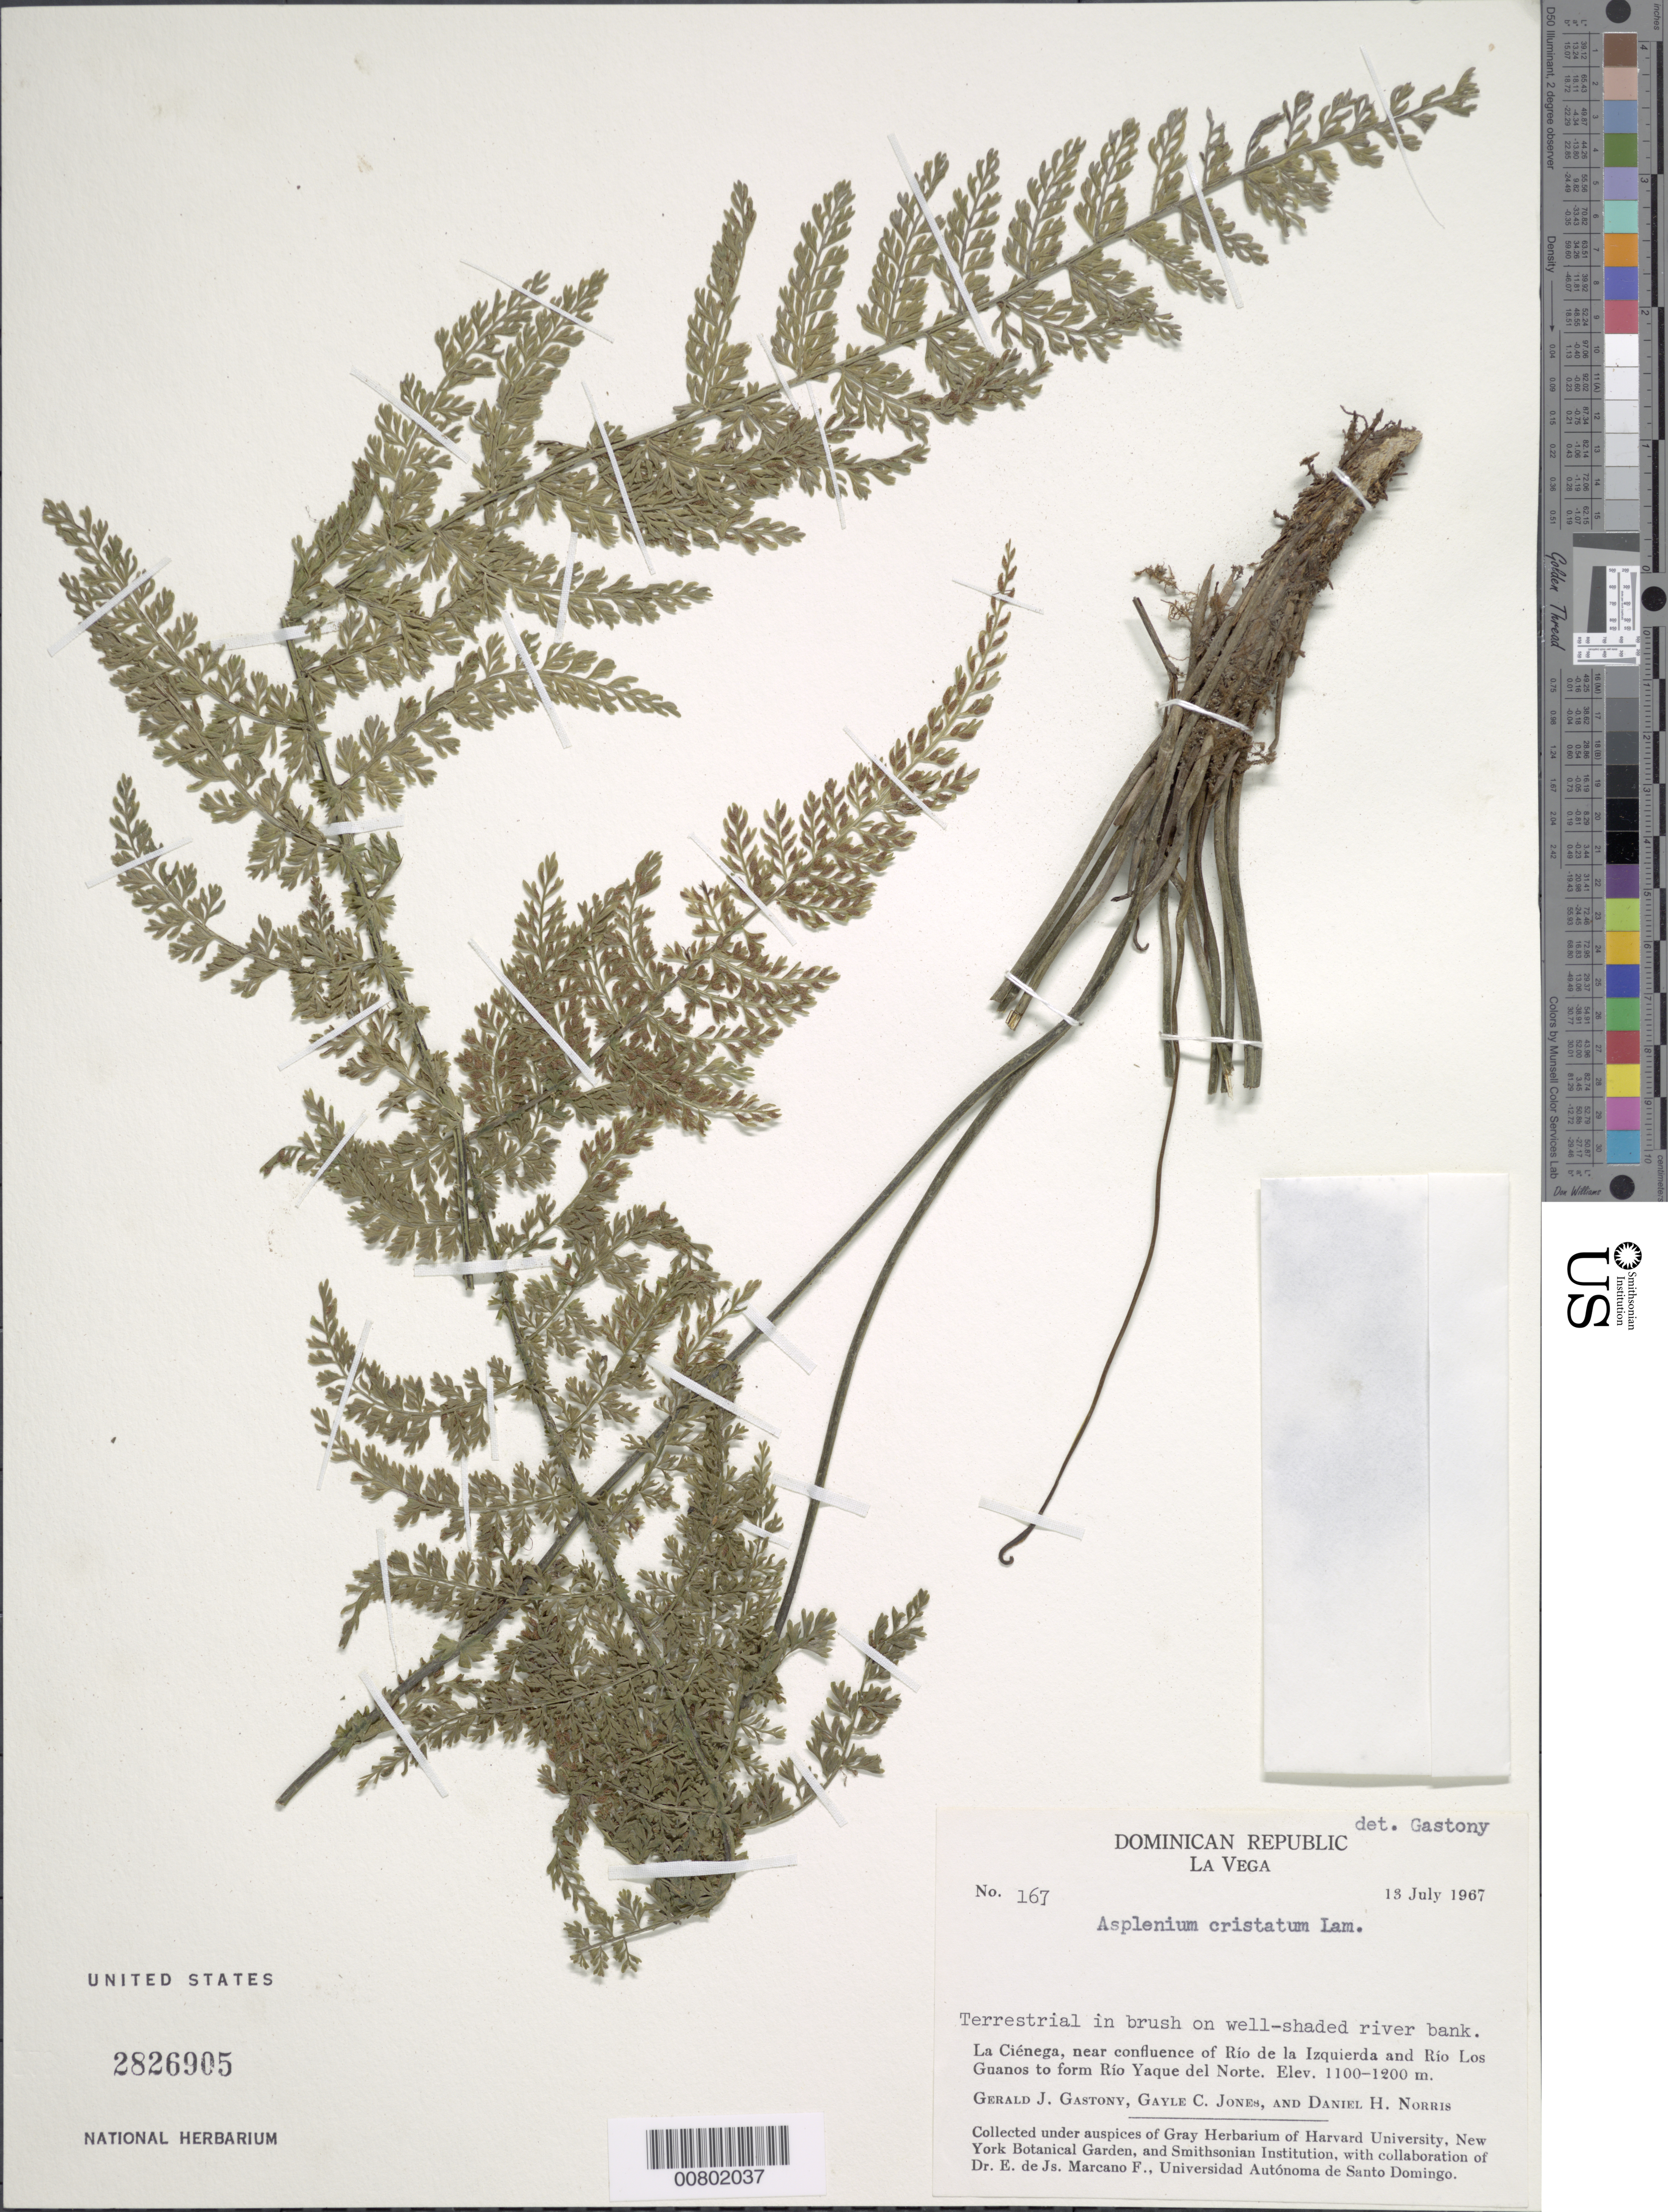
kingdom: Plantae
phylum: Tracheophyta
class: Polypodiopsida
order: Polypodiales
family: Aspleniaceae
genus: Asplenium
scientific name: Asplenium cristatum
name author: Lam.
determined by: Gastony, Gerald J.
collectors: G. Gastony, G. C. Jones & D. H. Norris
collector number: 167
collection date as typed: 13 Jul 1967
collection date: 1967-07-13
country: Dominican Republic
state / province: La Vega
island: Hispaniola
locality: La Ciénega, near confluence of Río de la Izquierda and Río Los Guanos to form Río Yaque del Norte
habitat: In brush on well-shaded riverbank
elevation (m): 1100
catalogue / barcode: US 2826905